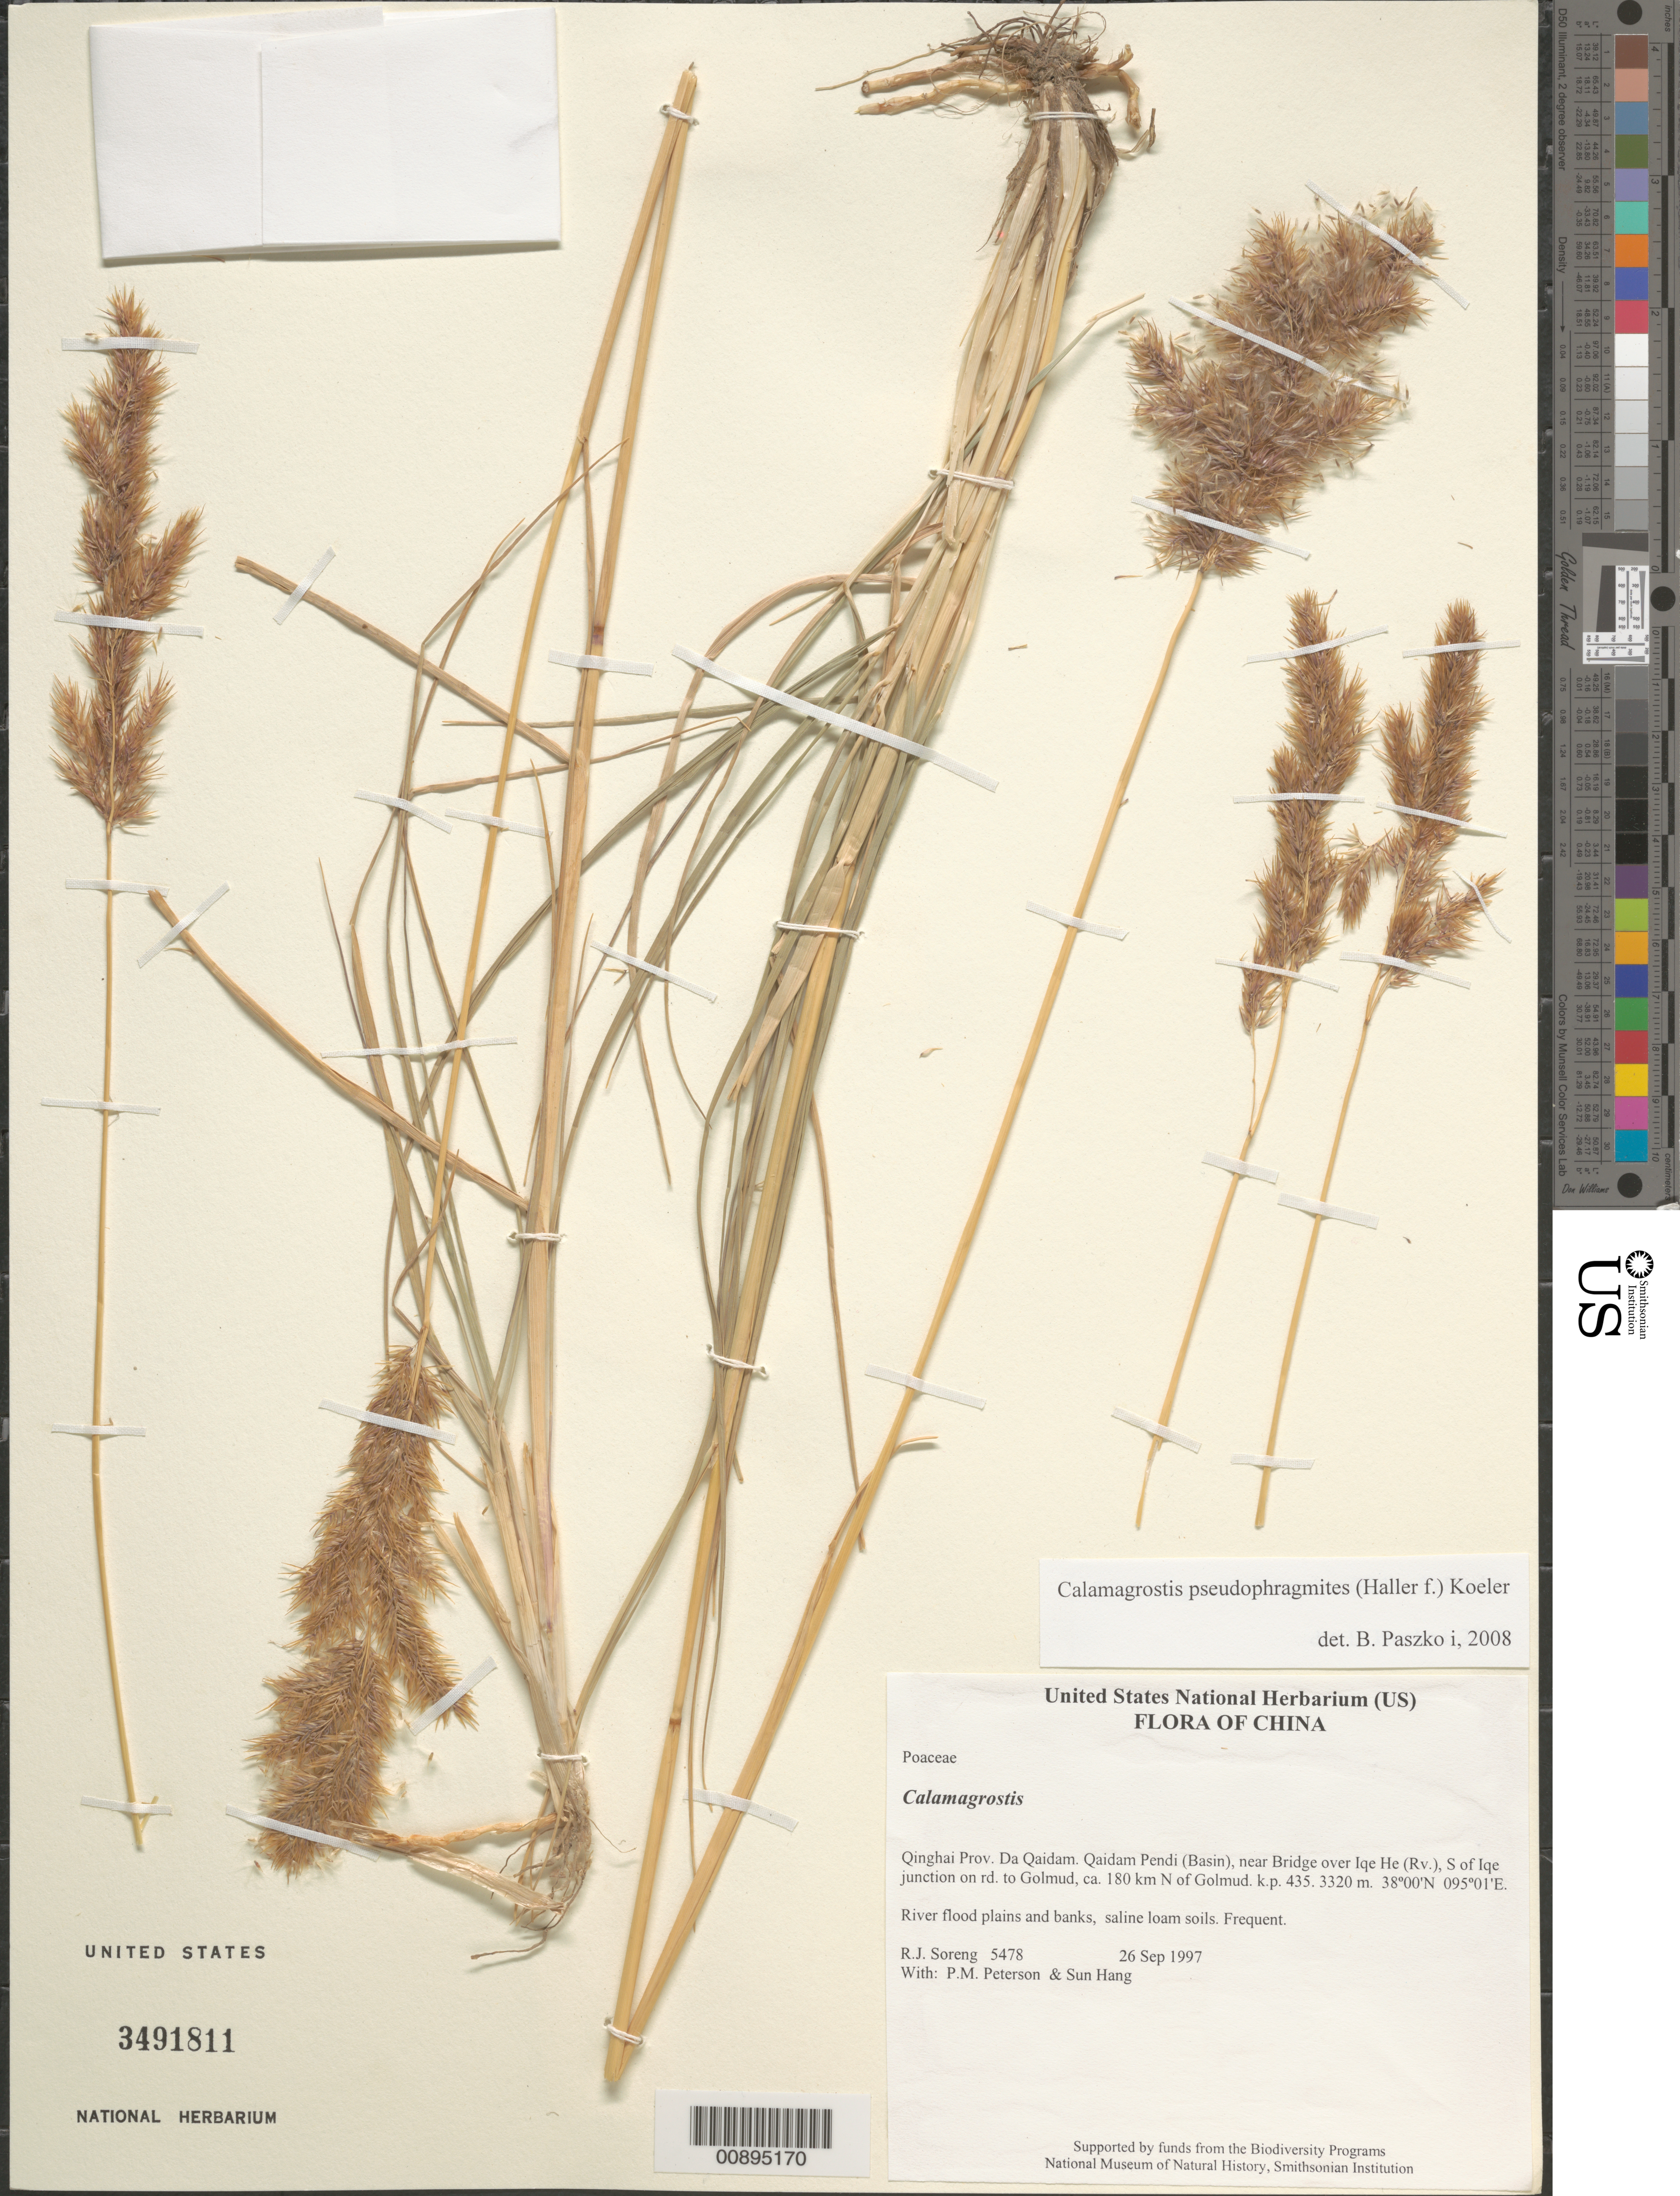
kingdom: Plantae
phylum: Tracheophyta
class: Liliopsida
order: Poales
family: Poaceae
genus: Calamagrostis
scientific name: Calamagrostis pseudophragmites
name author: (Haller f.) Koeler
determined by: Paszko, B.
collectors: R. J. Soreng, P. M. Peterson & Sun Hang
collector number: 5478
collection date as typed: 26 Sep 1997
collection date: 1997-09-26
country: China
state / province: Qinghai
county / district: Da Qaidam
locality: Qaidam Pendi (Basin), near Bridge over Iqe He (Rv.), S of Iqe junction on rd. to Golmud, ca. 180 km N of Golmud. k.p. 435.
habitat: River flood plains and banks, saline loam soils.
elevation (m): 3320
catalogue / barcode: US 3491811